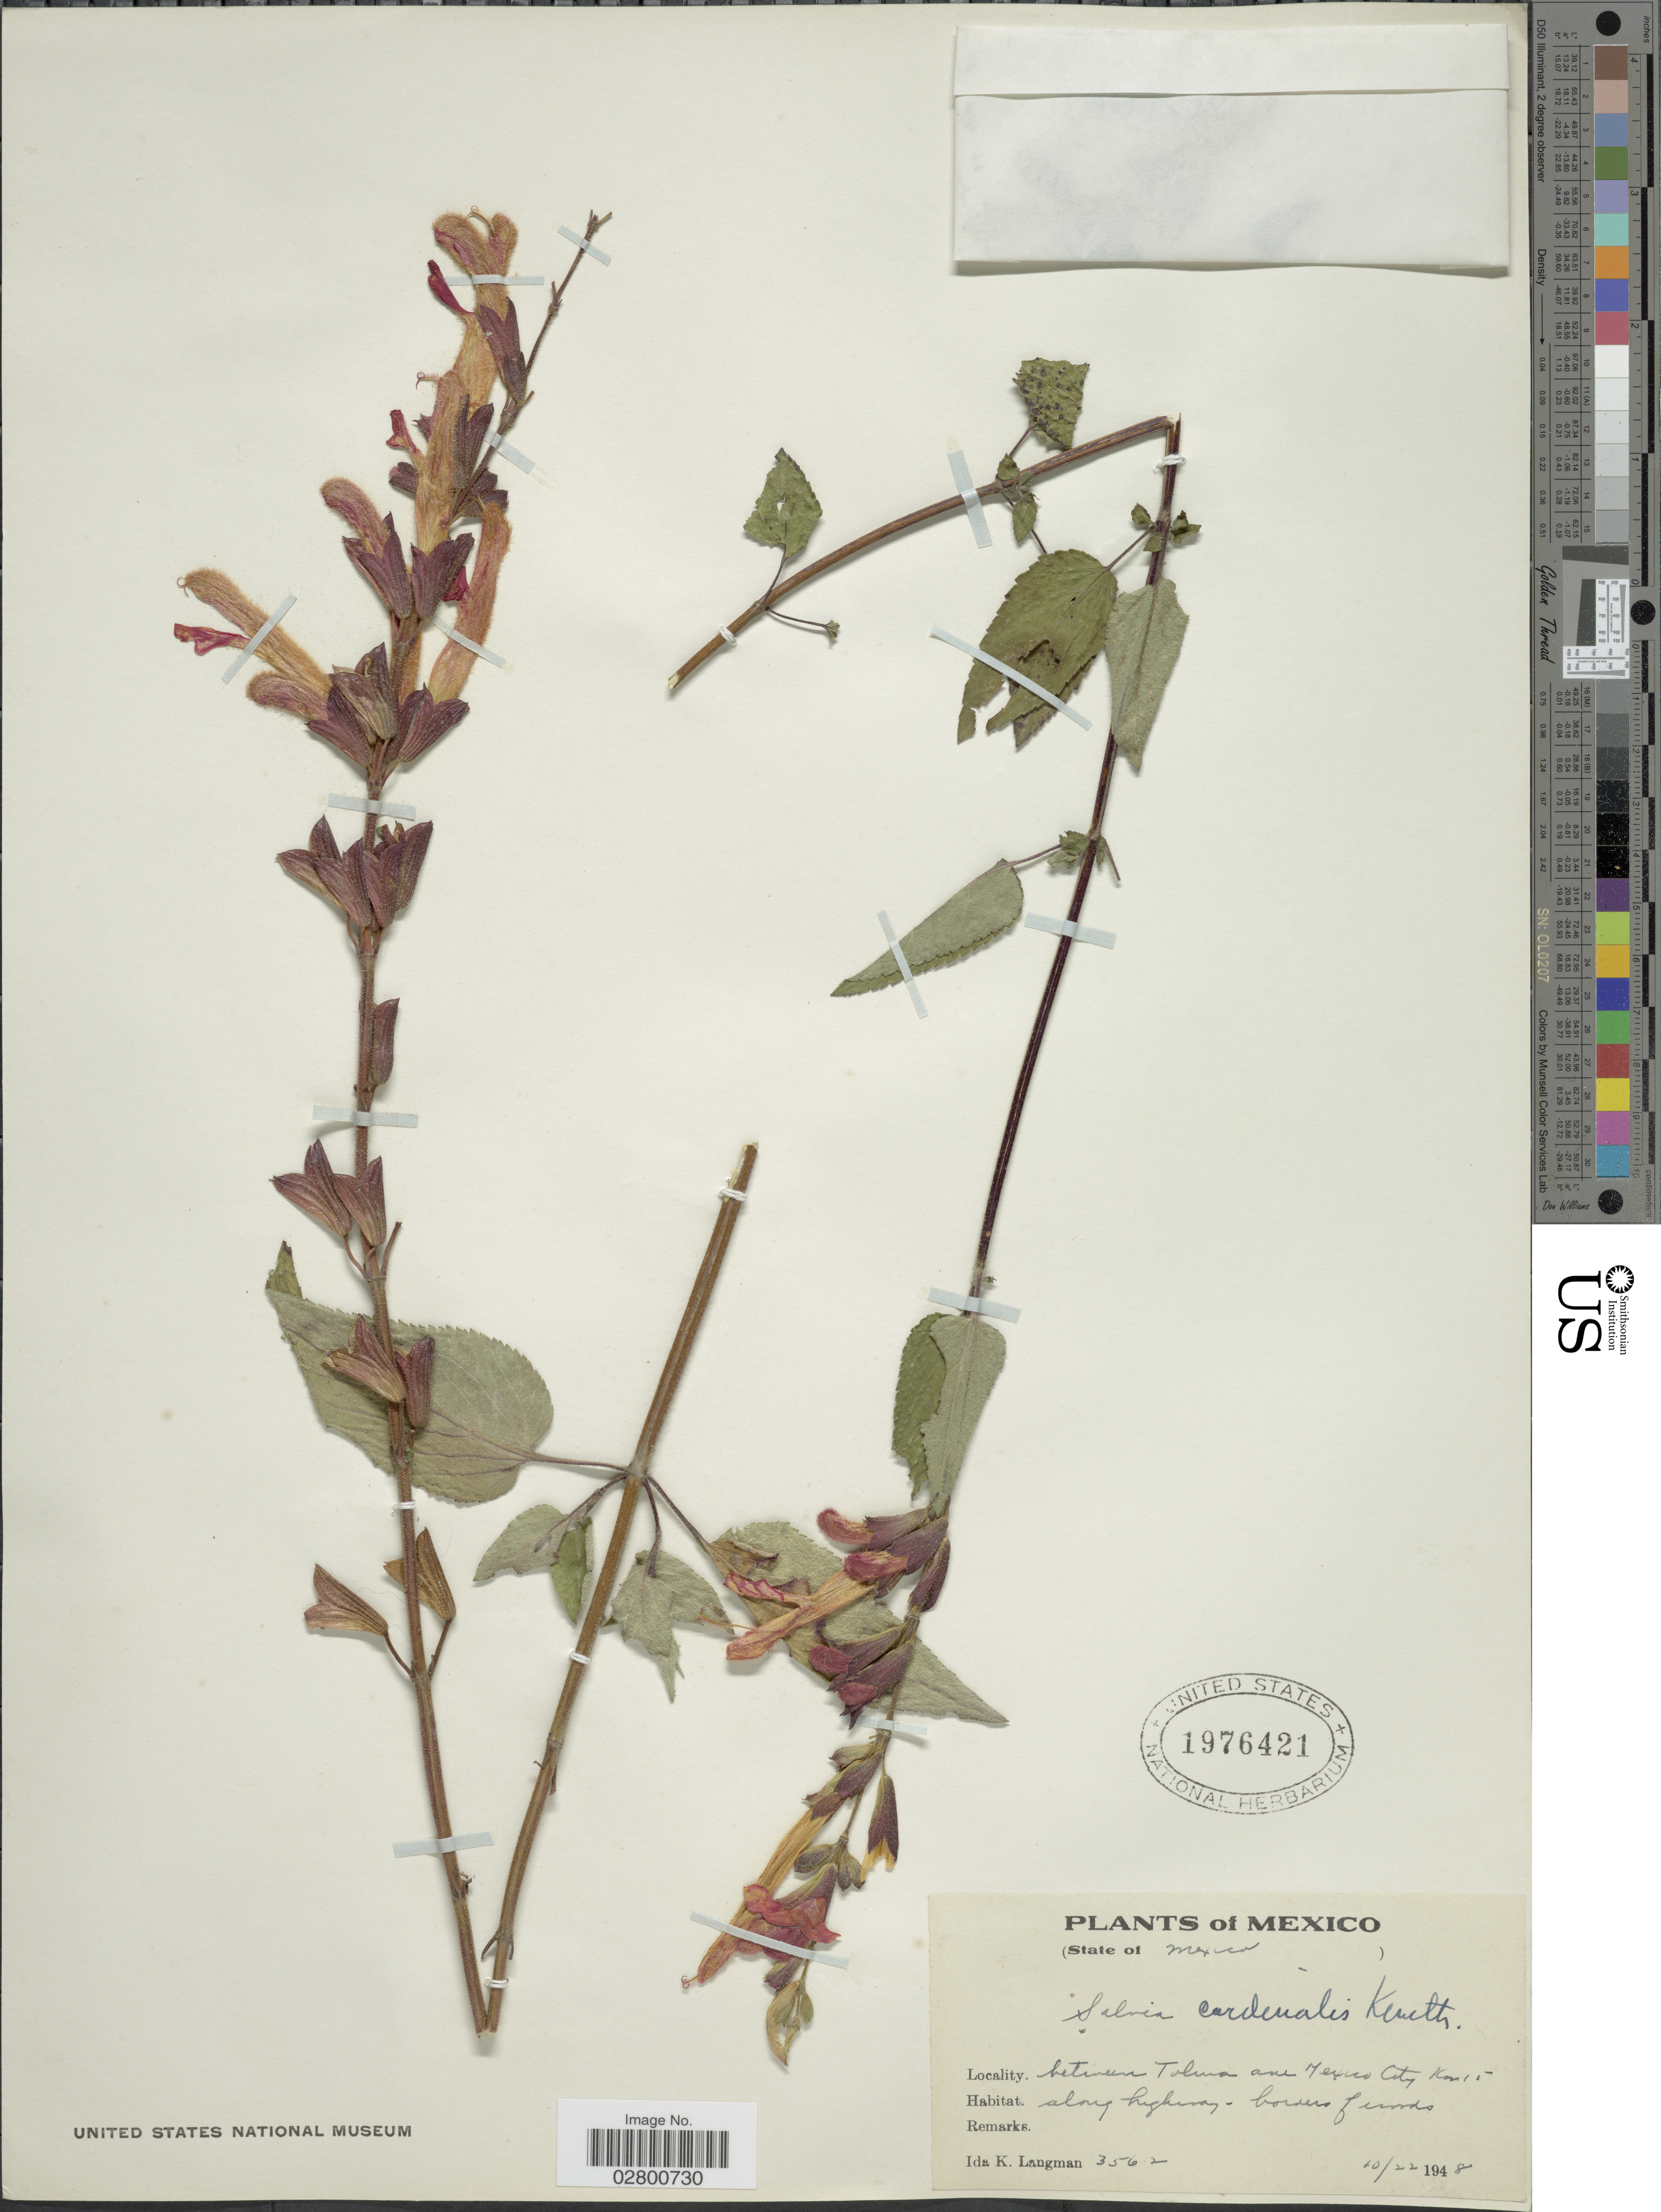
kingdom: Plantae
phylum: Tracheophyta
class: Magnoliopsida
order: Lamiales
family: Lamiaceae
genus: Salvia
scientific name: Salvia cardinalis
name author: Kunth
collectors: I. K. Langman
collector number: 3562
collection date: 1948-10-22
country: Mexico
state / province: México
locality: Between Toluca and Mexico City km 15 along highway - border of woods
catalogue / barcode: US 1976421